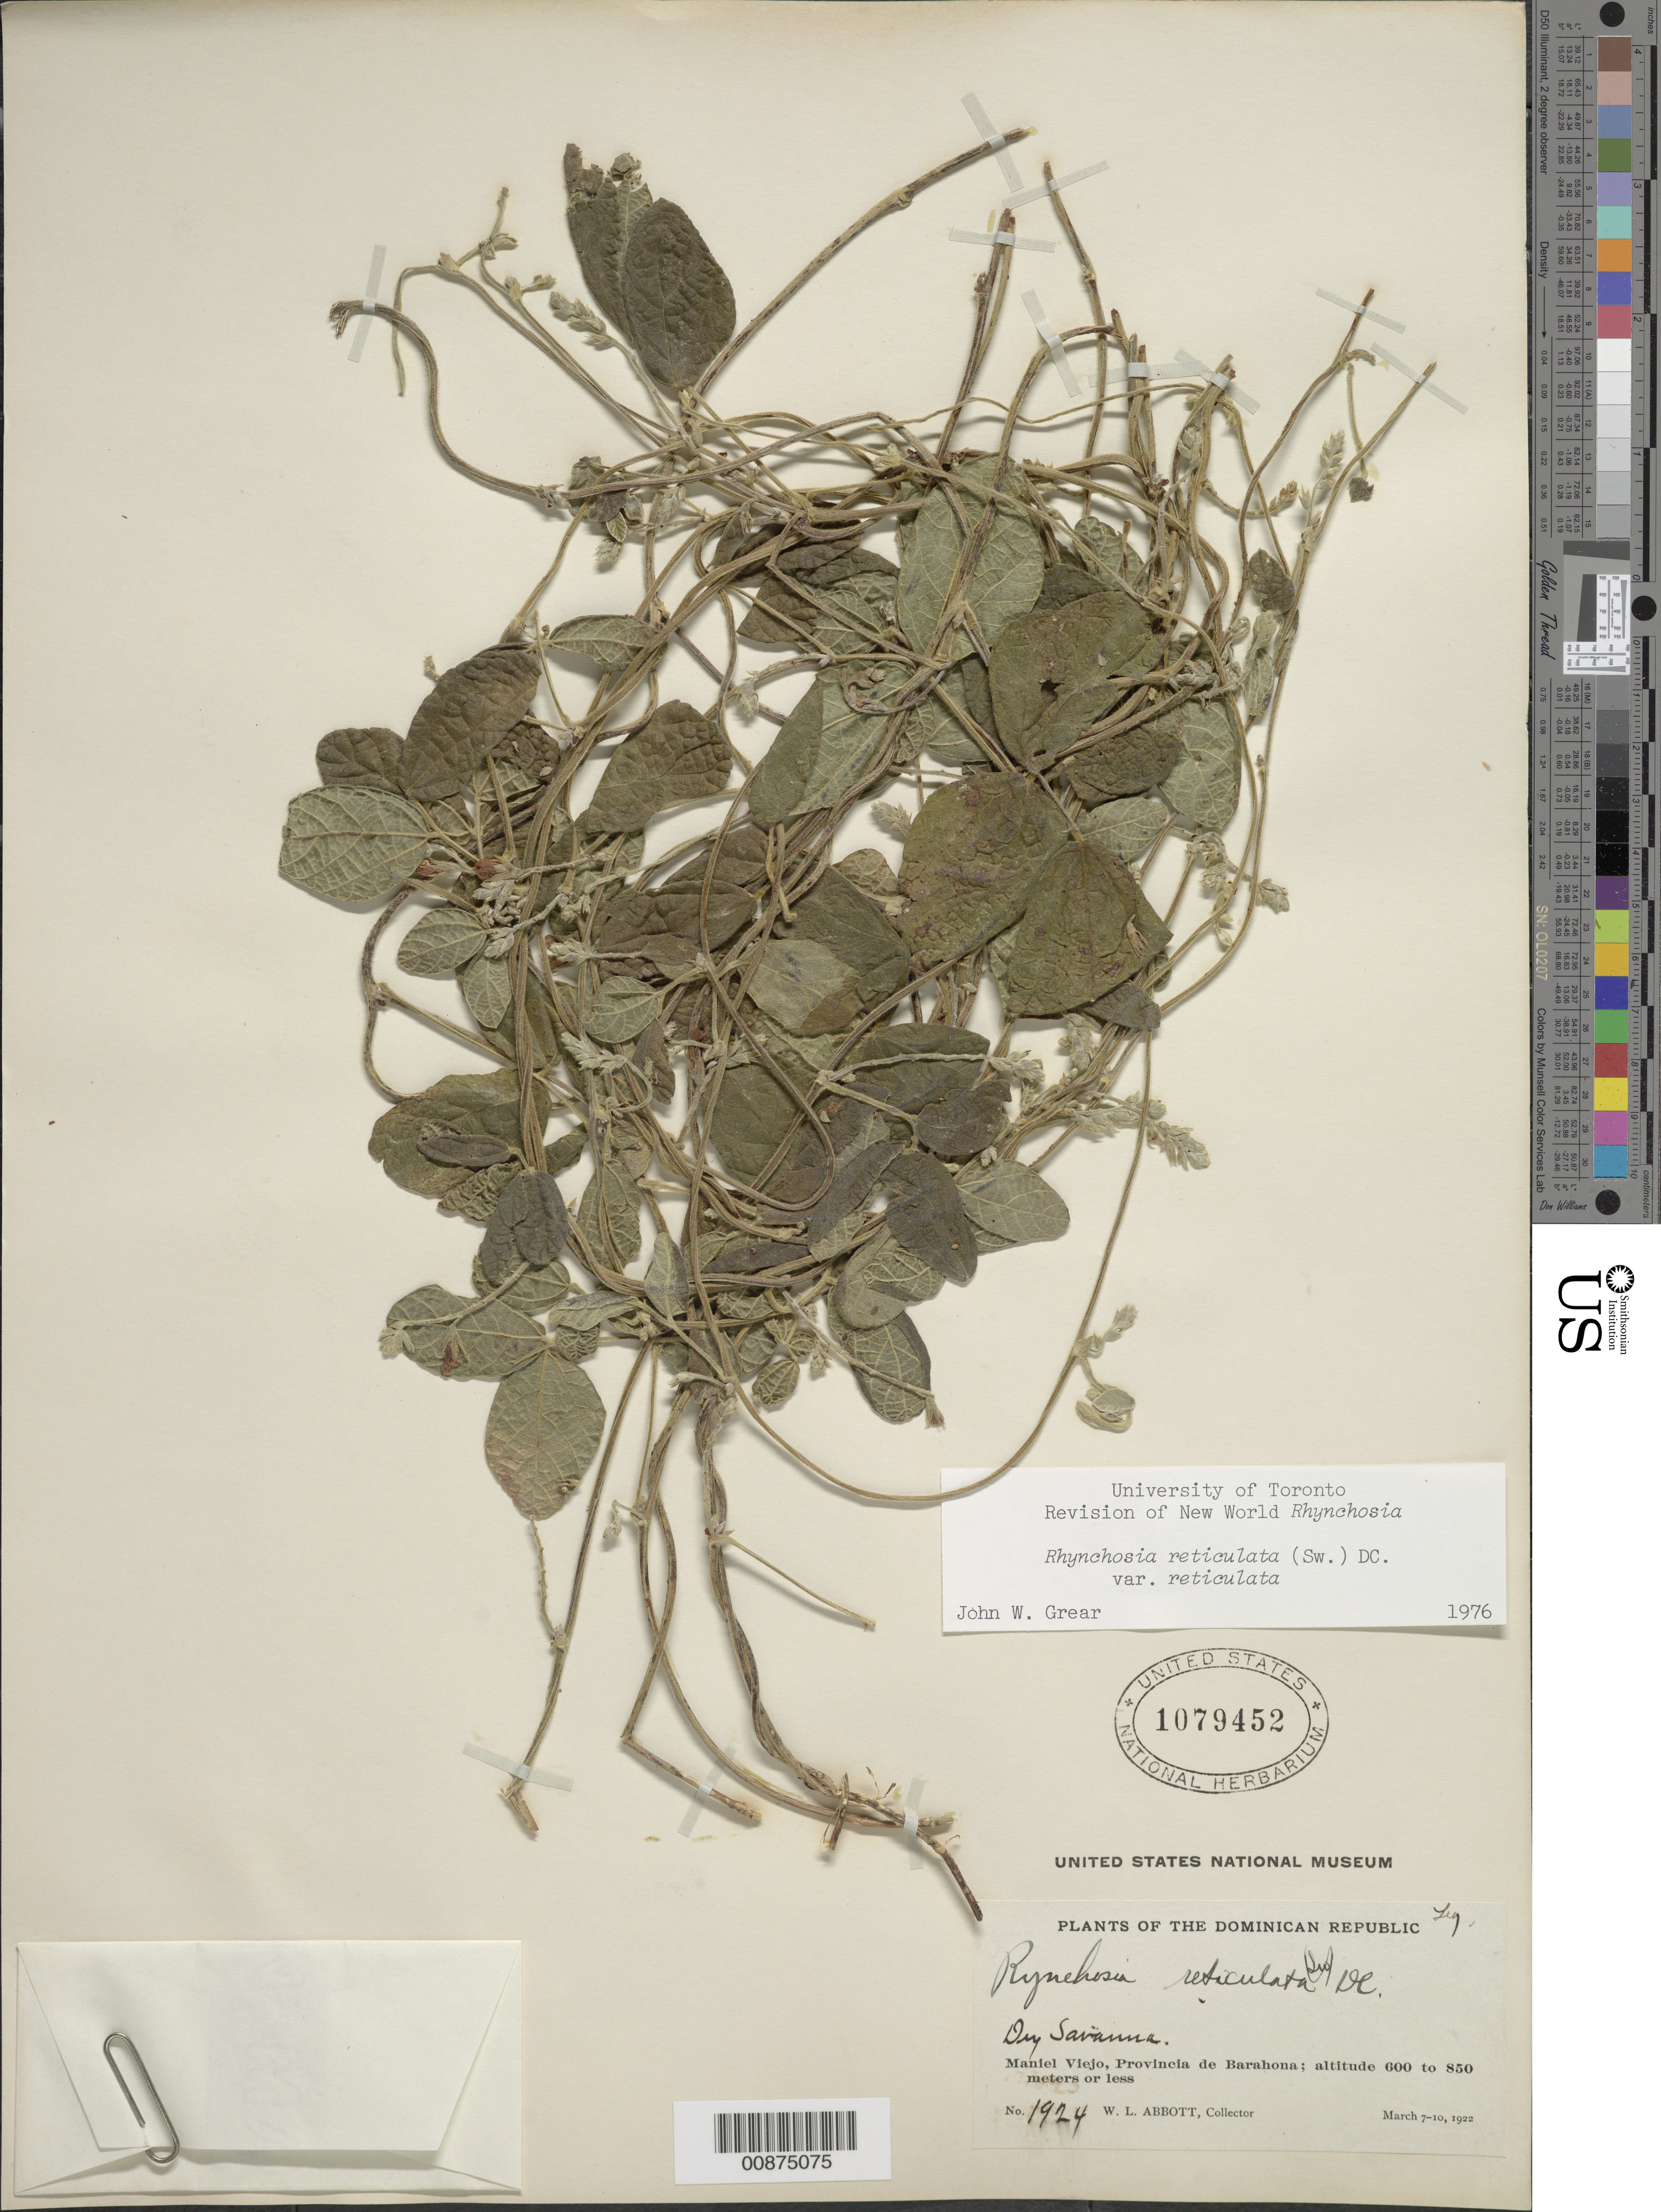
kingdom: Plantae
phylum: Tracheophyta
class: Magnoliopsida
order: Fabales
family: Fabaceae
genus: Rhynchosia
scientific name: Rhynchosia reticulata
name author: (Sw.) DC.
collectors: W. L. Abbott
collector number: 1924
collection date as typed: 07 Mar 1922 to 10 Mar 1922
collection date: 1922-03-07/1922-03-10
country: Dominican Republic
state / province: Barahona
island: Hispaniola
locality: Maniel Viejo.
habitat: Dry savanna.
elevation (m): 600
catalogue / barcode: US 1079452